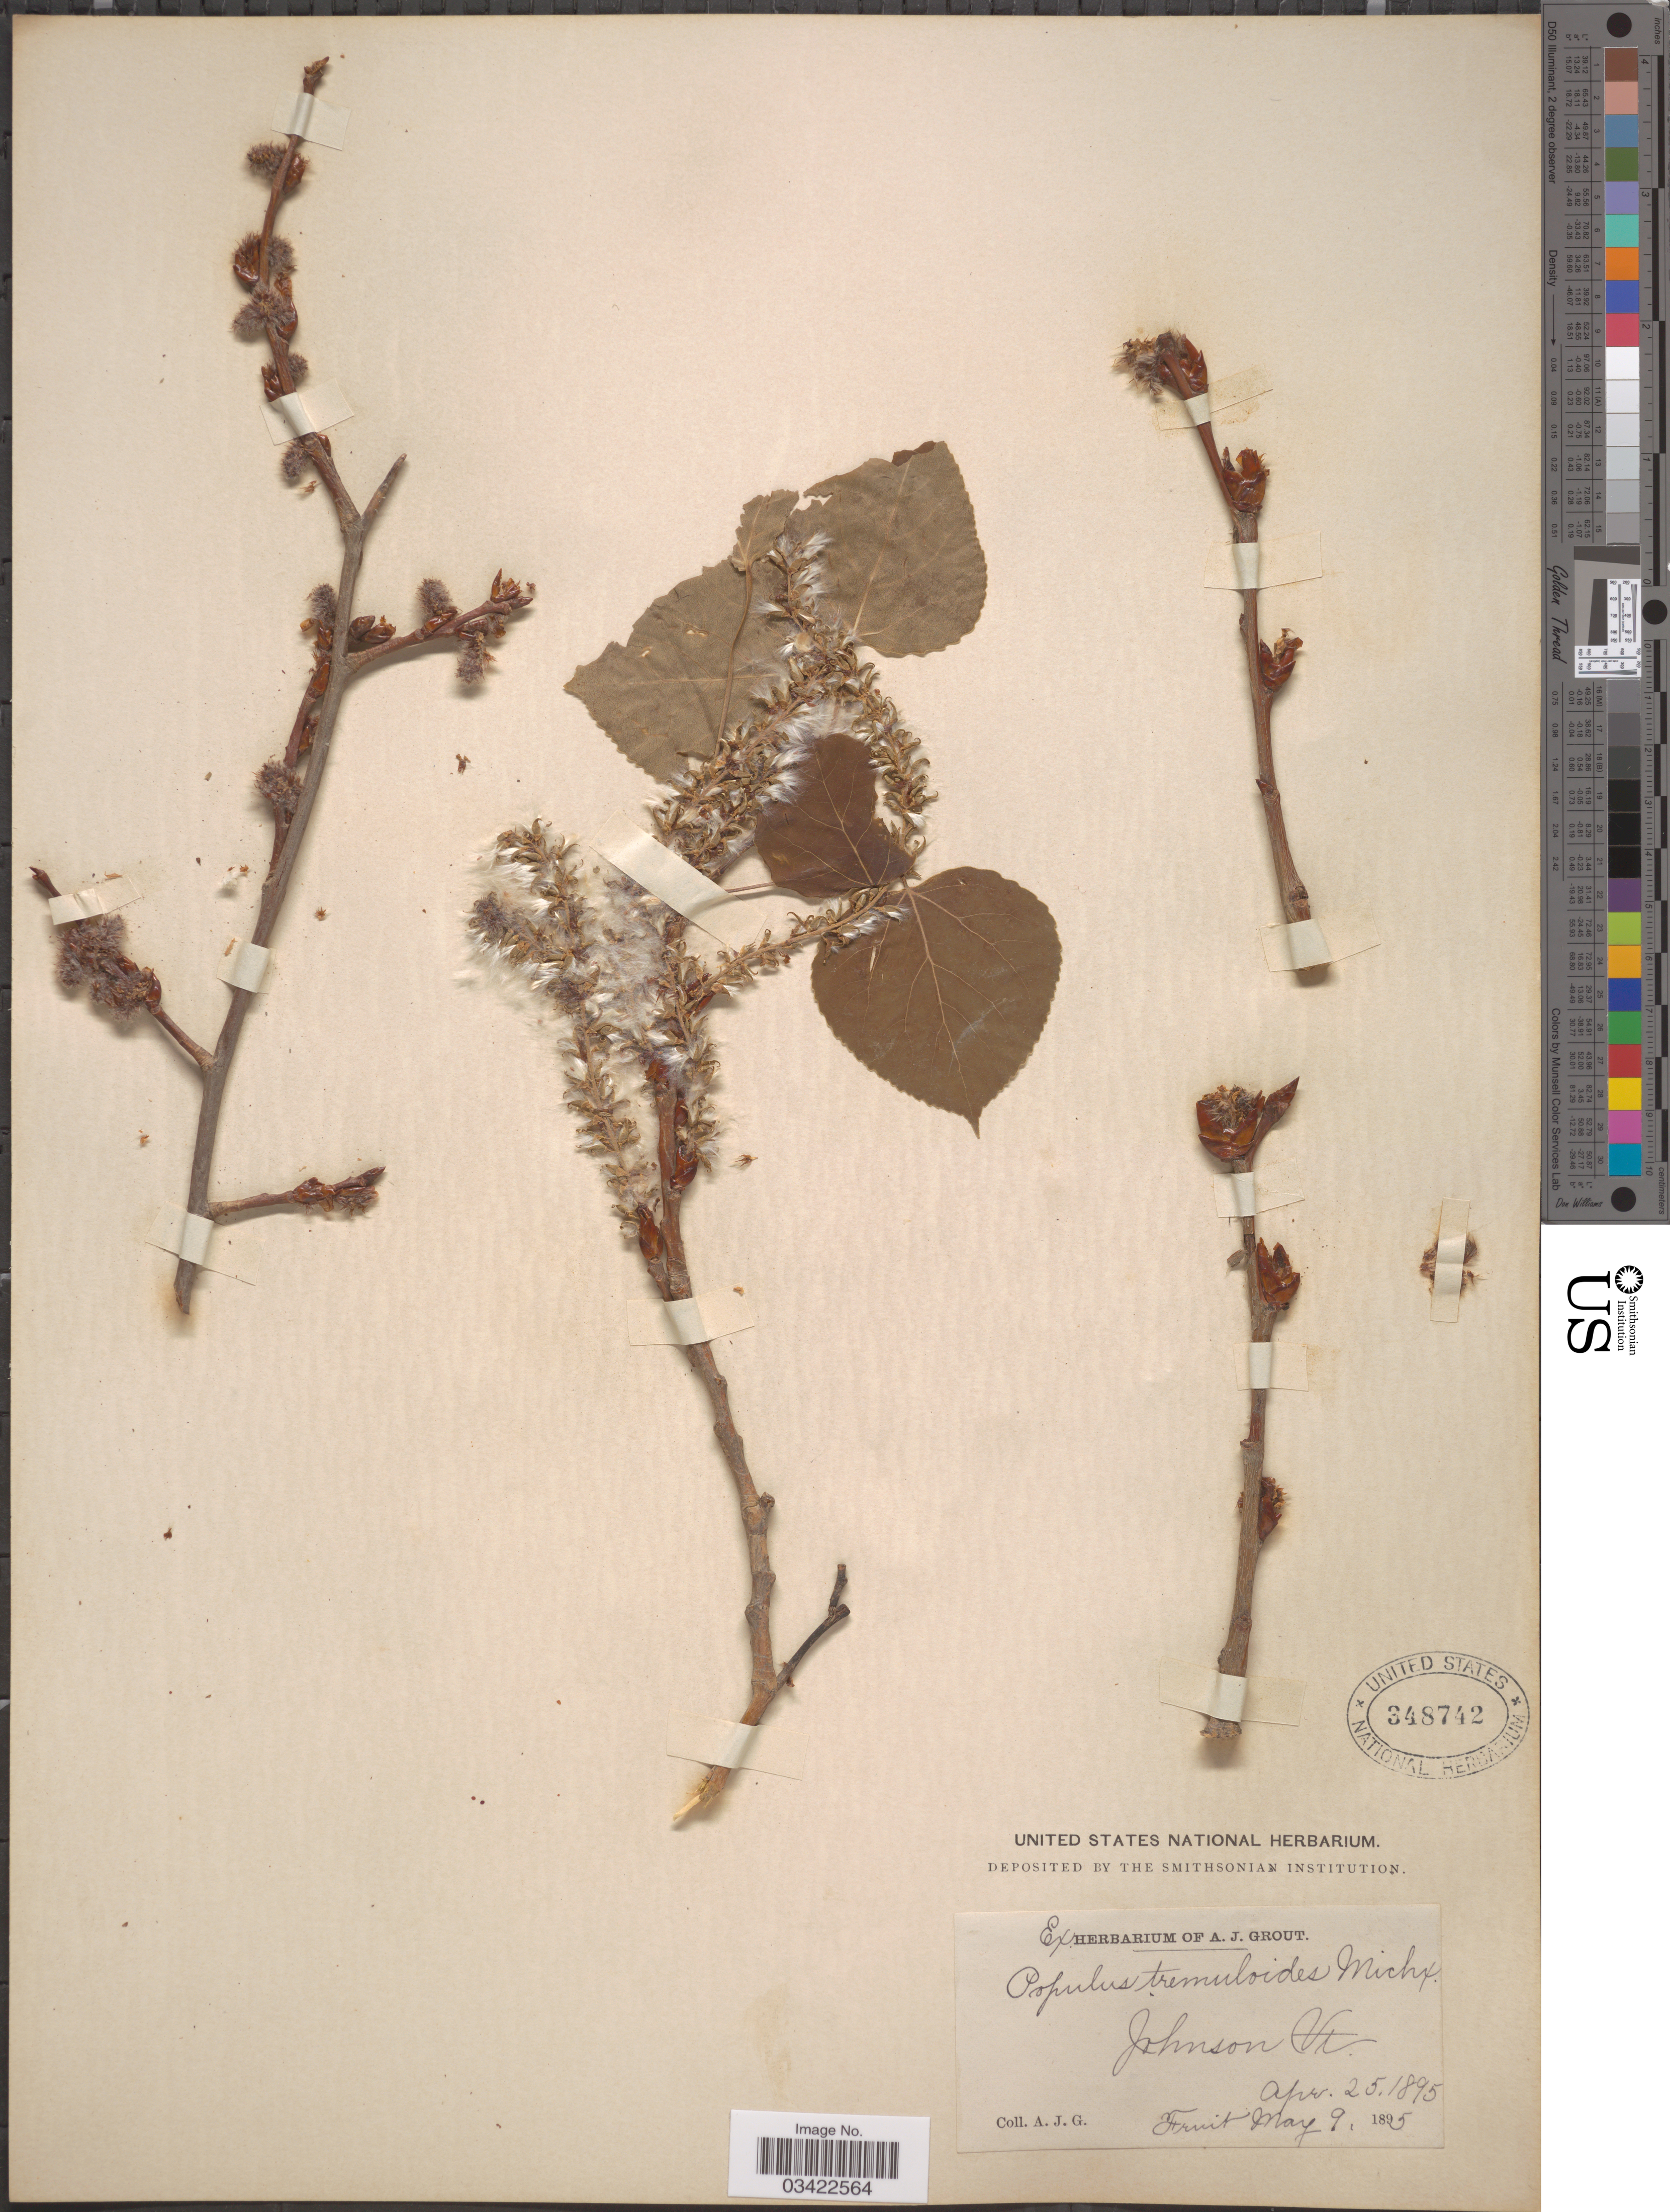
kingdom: Plantae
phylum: Tracheophyta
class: Magnoliopsida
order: Malpighiales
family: Salicaceae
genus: Populus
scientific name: Populus tremuloides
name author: Michx.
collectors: A. J. Grout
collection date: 1895-04-25/1895-05-09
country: United States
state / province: Vermont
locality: Johnson.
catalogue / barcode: US 348742